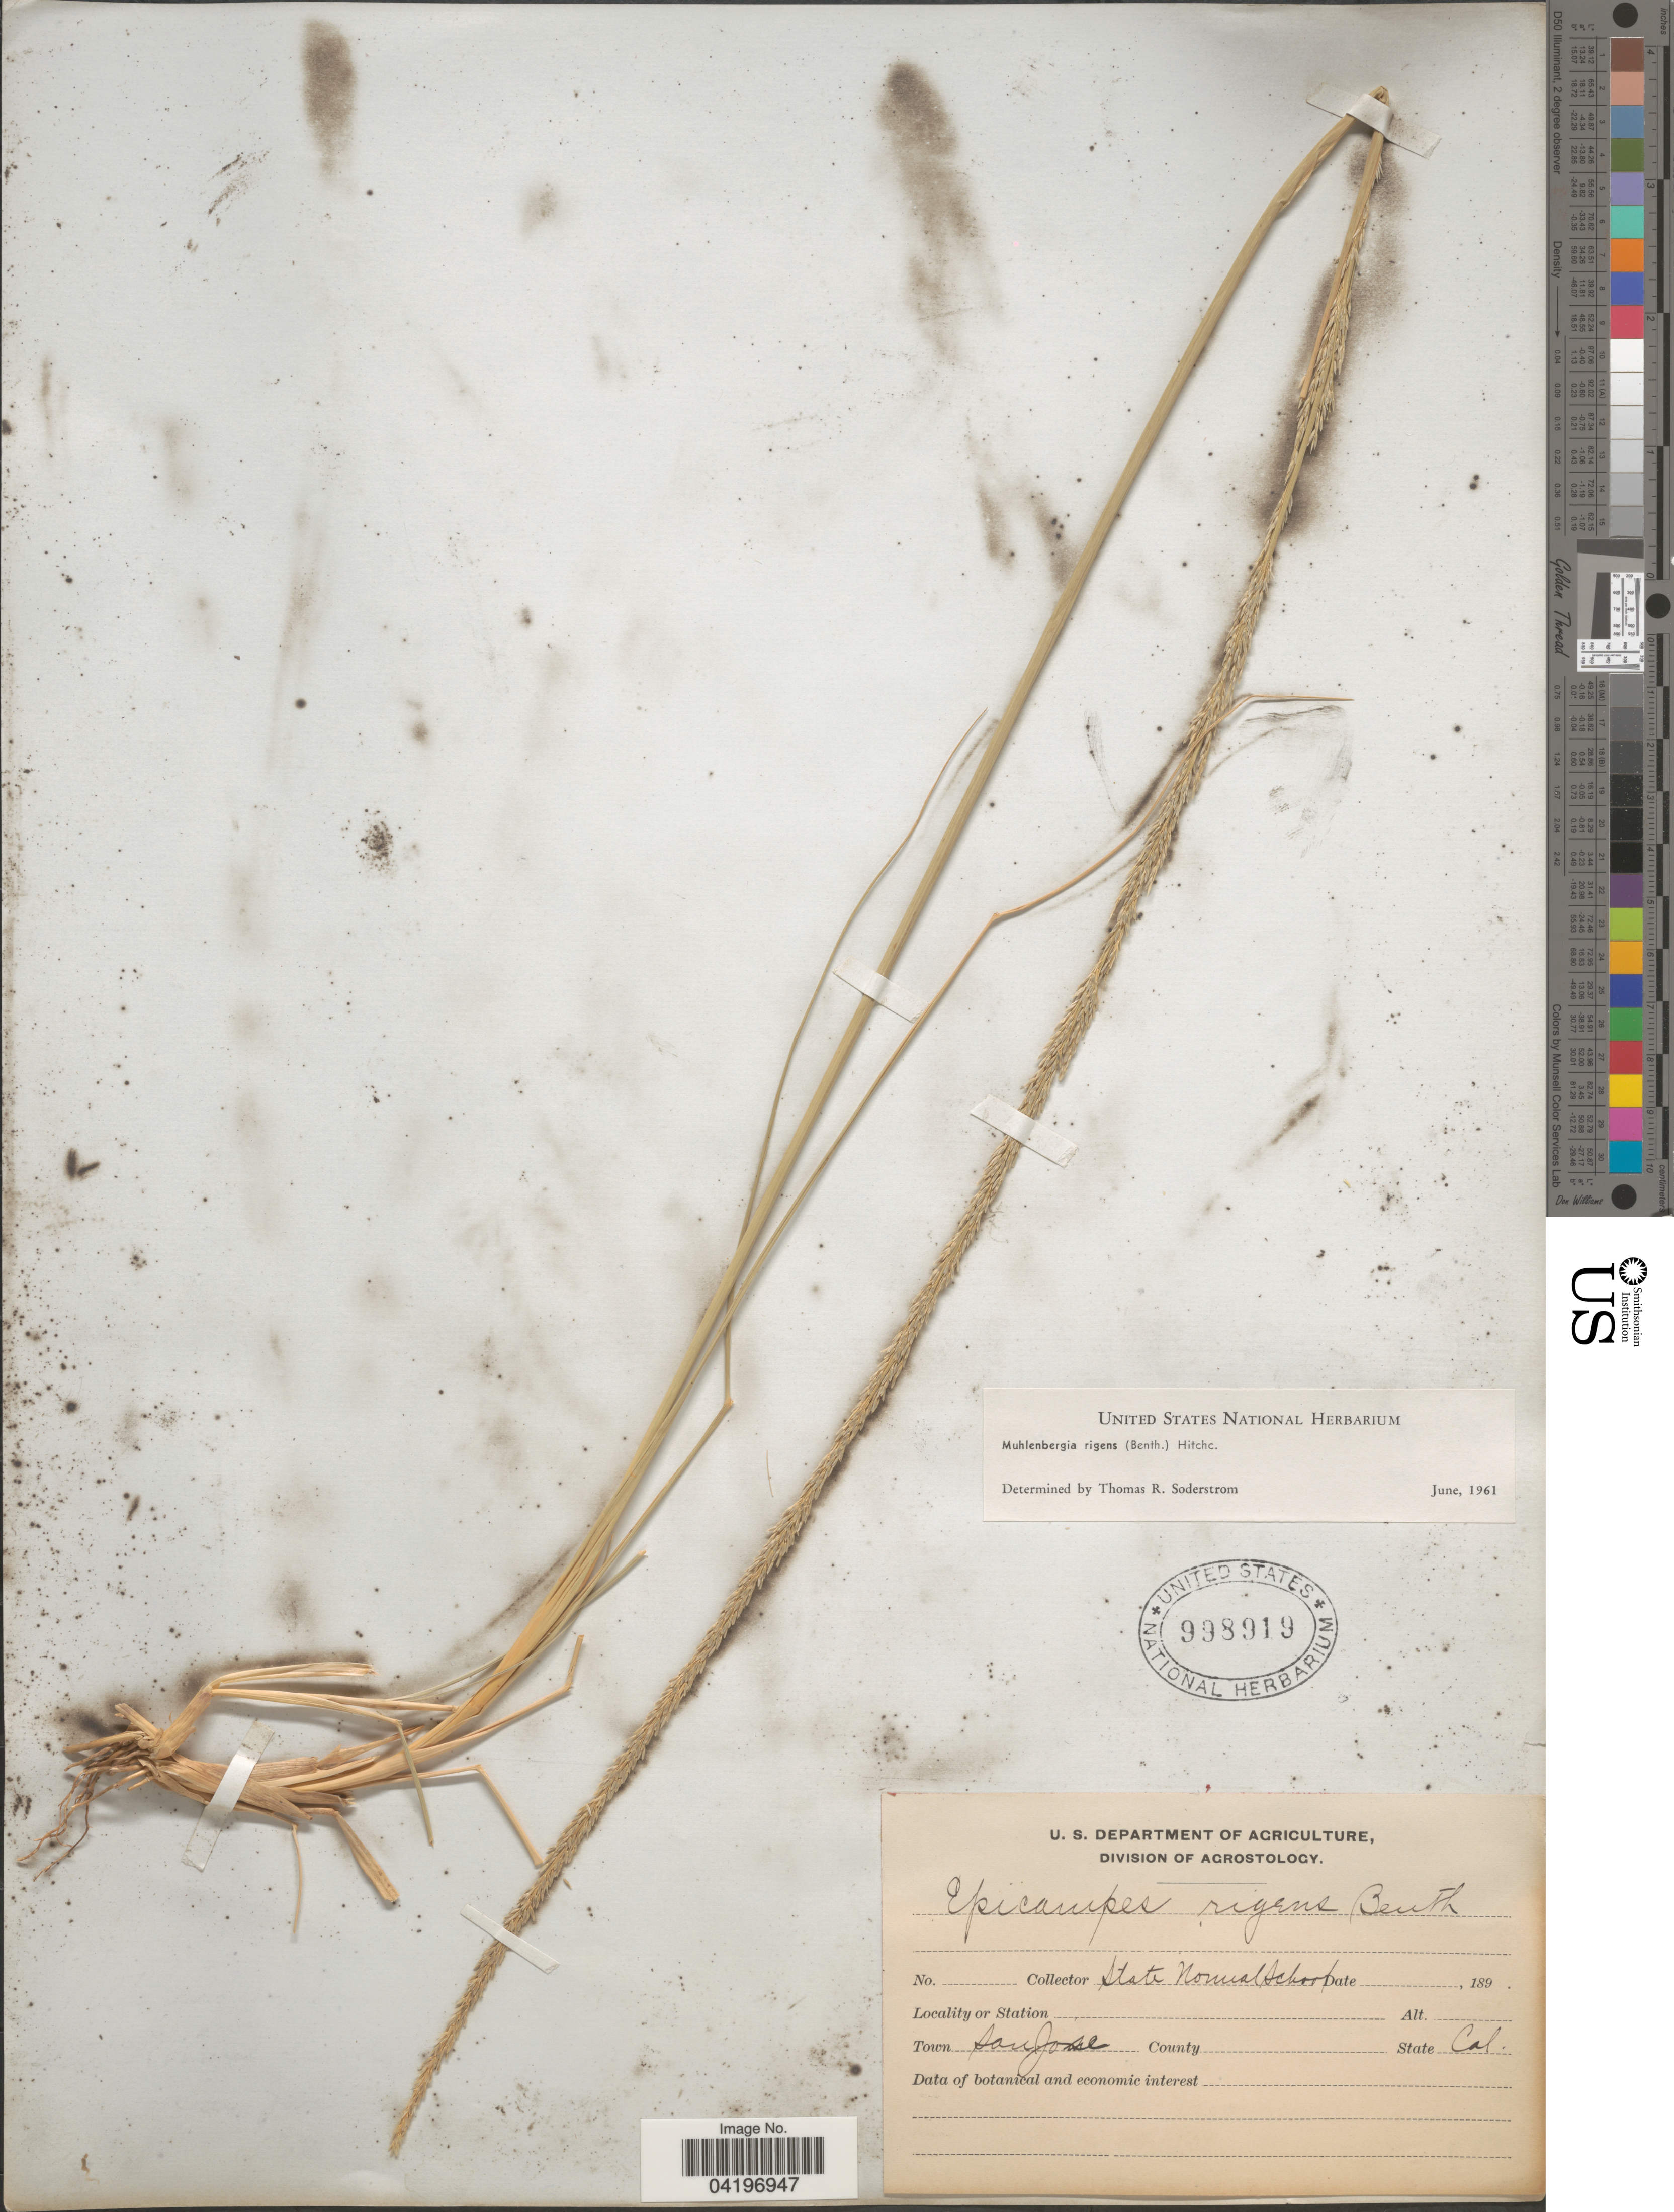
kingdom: Plantae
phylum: Tracheophyta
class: Liliopsida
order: Poales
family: Poaceae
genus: Muhlenbergia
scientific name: Muhlenbergia rigens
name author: (Benth.) Hitchc.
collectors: Ex herb. of State Normal School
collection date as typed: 189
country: United States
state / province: California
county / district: Santa Clara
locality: Town San Jose.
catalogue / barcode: US 998919